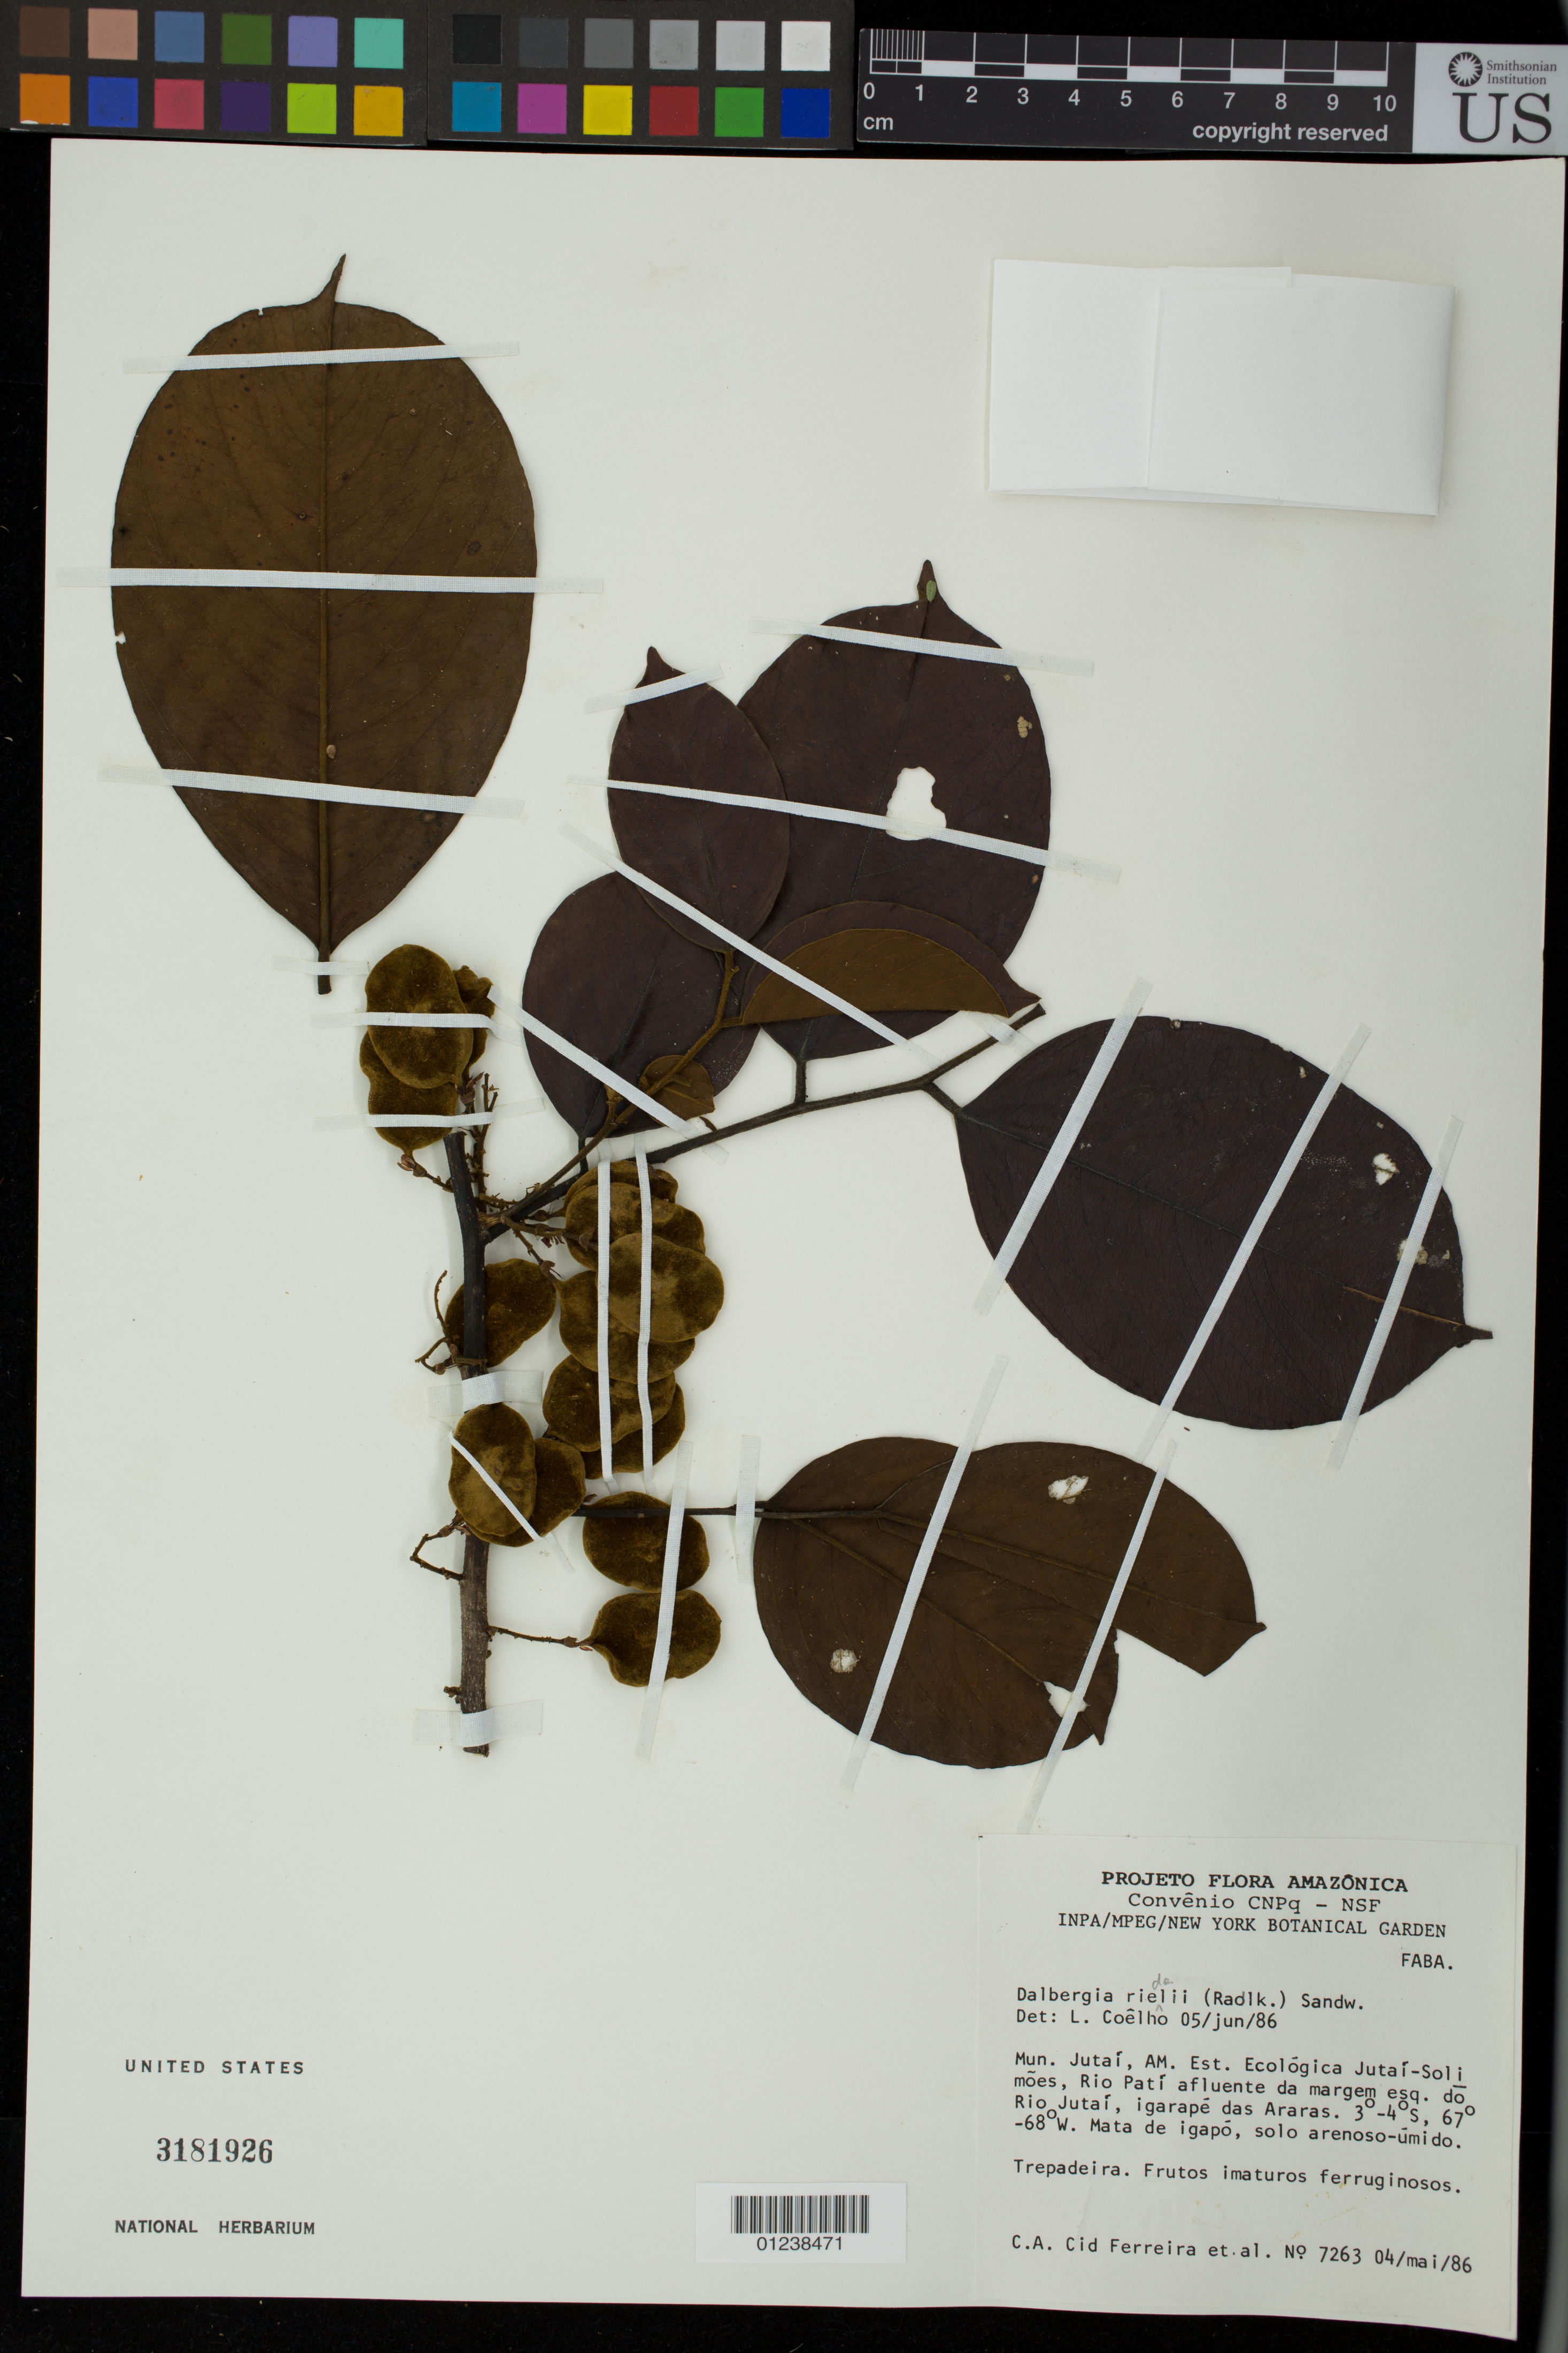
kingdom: Plantae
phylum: Tracheophyta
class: Magnoliopsida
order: Fabales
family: Fabaceae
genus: Dalbergia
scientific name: Dalbergia riedelii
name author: (Benth.) Sandwith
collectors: C. A. Cid Ferreira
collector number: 7263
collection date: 1986-05-04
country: Brazil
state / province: Amazonas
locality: AM. Est. Ecologica Jutai - Solimoes, Rio Pati afluente da margem esq. do Rio Jutai, igarape das Araras.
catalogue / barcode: US 3181926